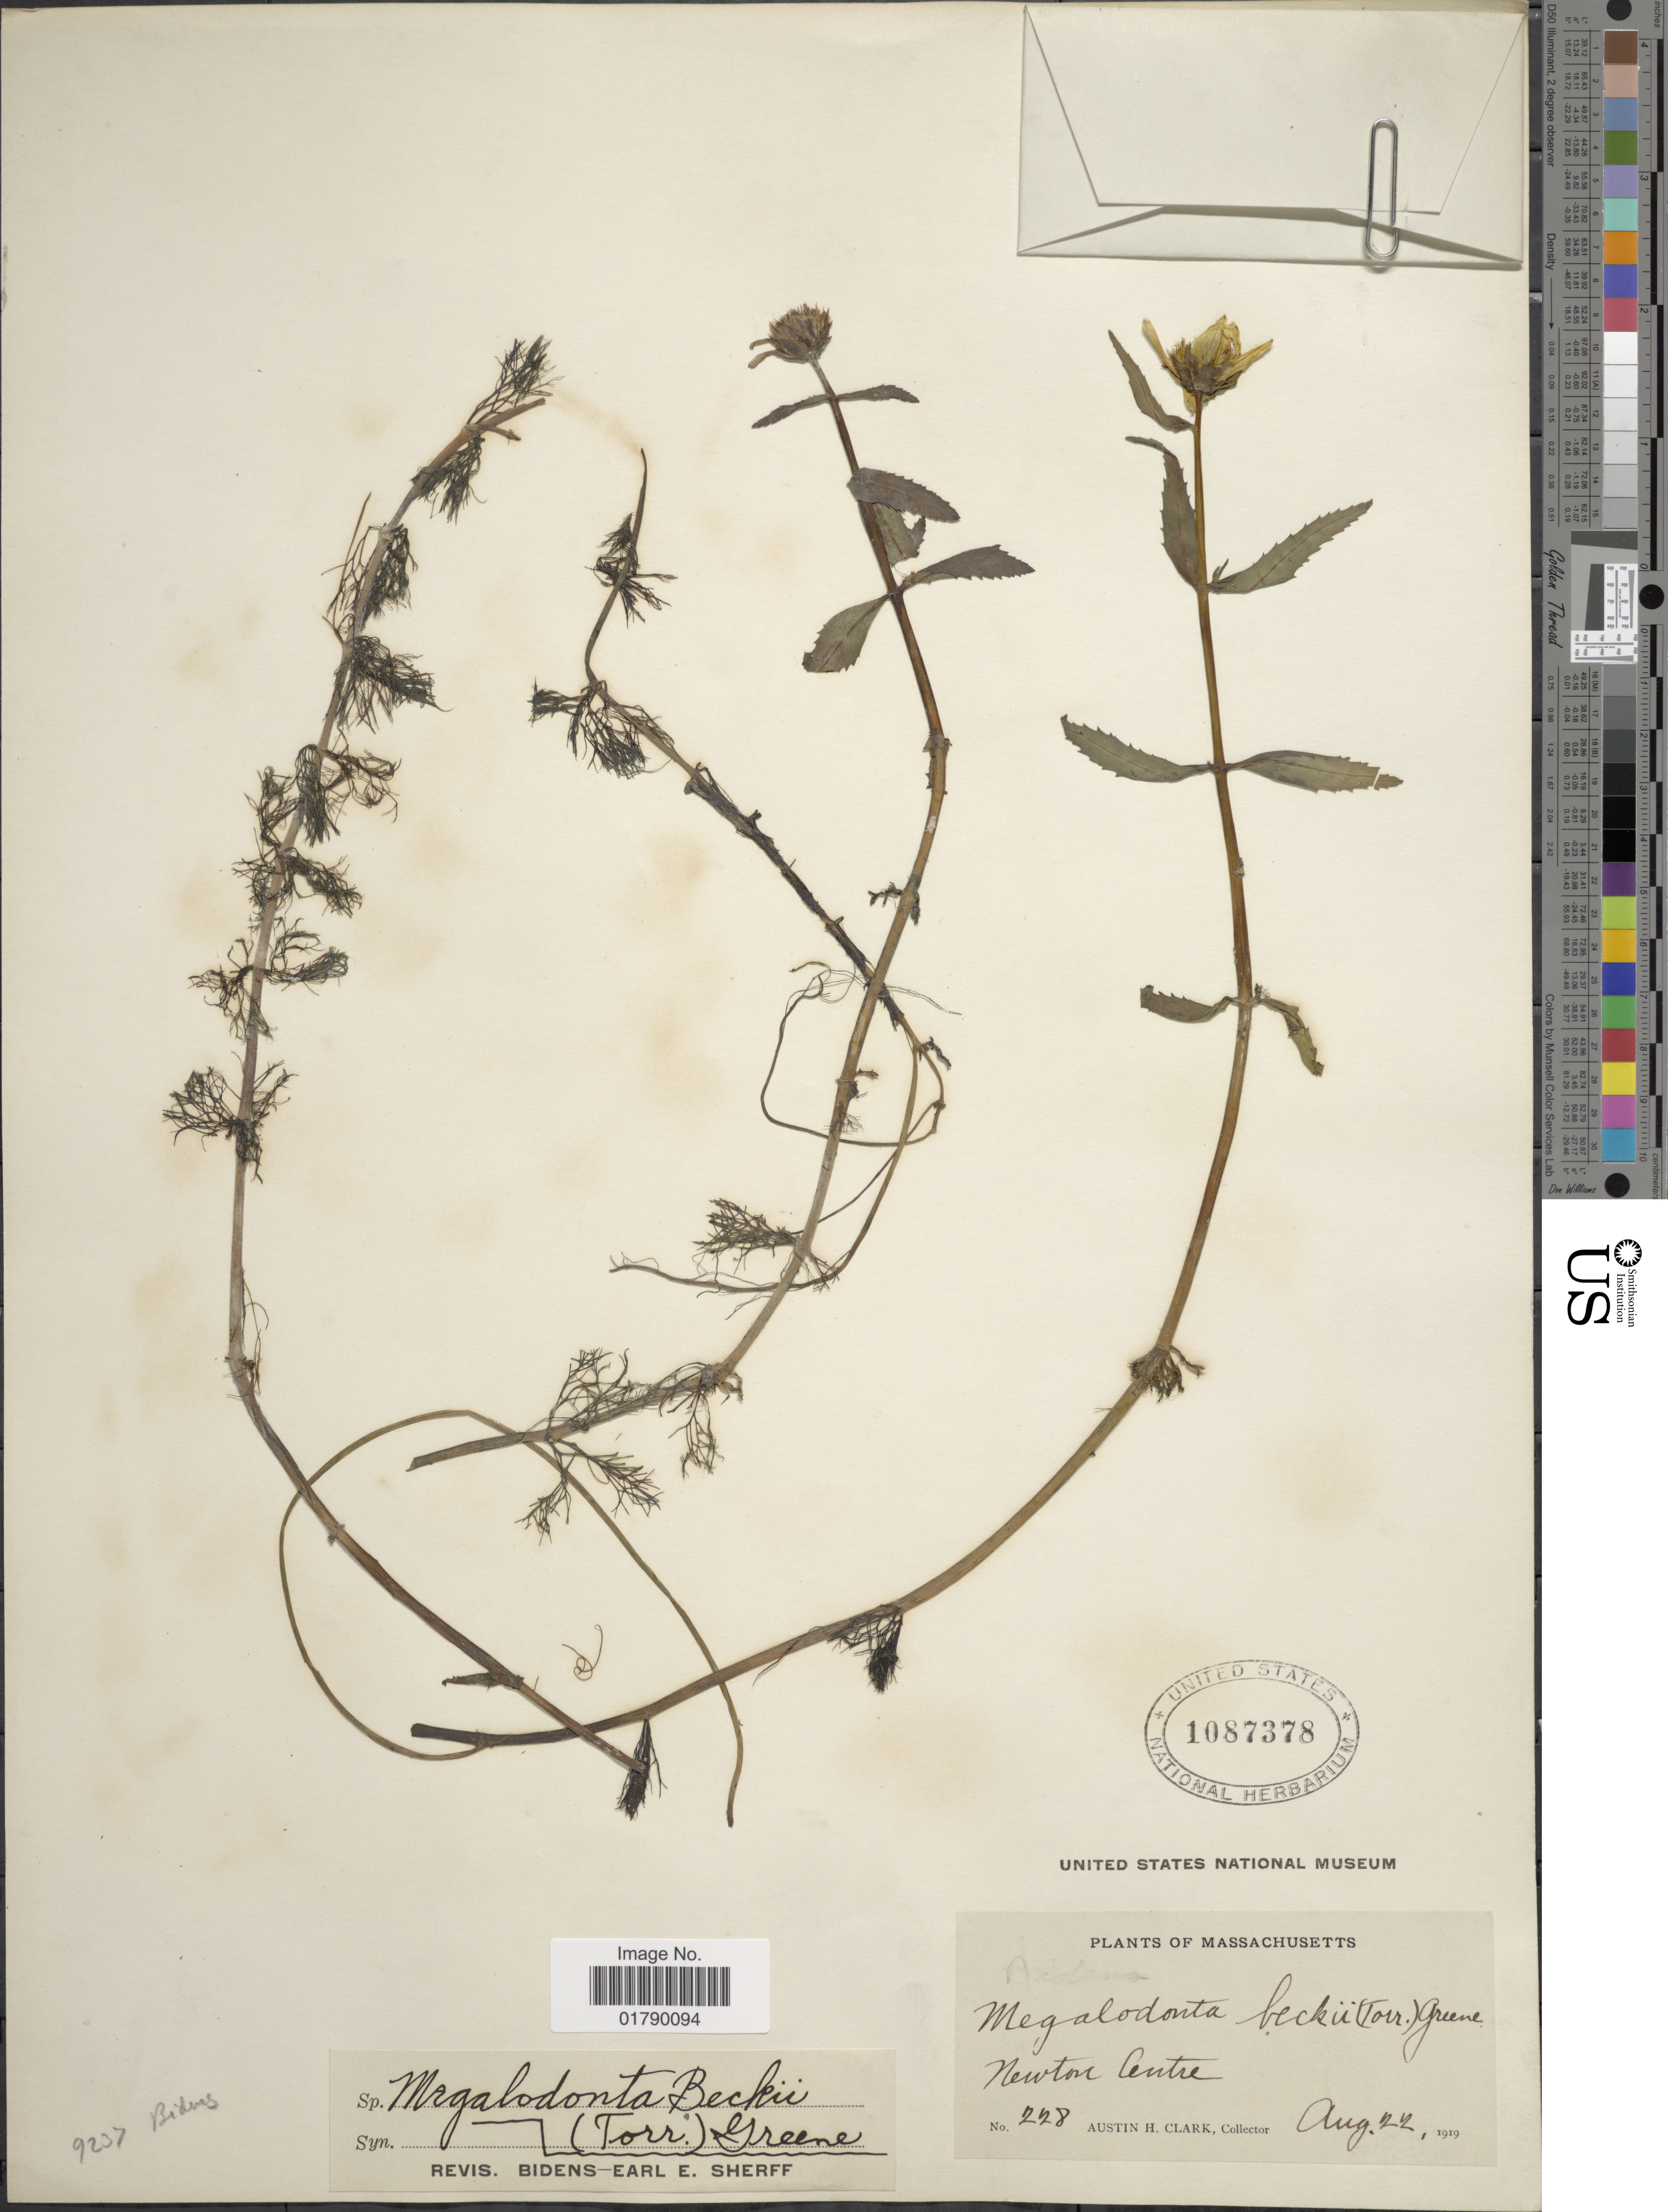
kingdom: Plantae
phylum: Tracheophyta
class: Magnoliopsida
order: Asterales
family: Asteraceae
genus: Megalodonta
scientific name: Megalodonta sp.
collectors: A. H. Clark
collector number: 228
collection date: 1919-08-22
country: United States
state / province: Massachusetts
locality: Newton Centre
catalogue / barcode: US 1087378